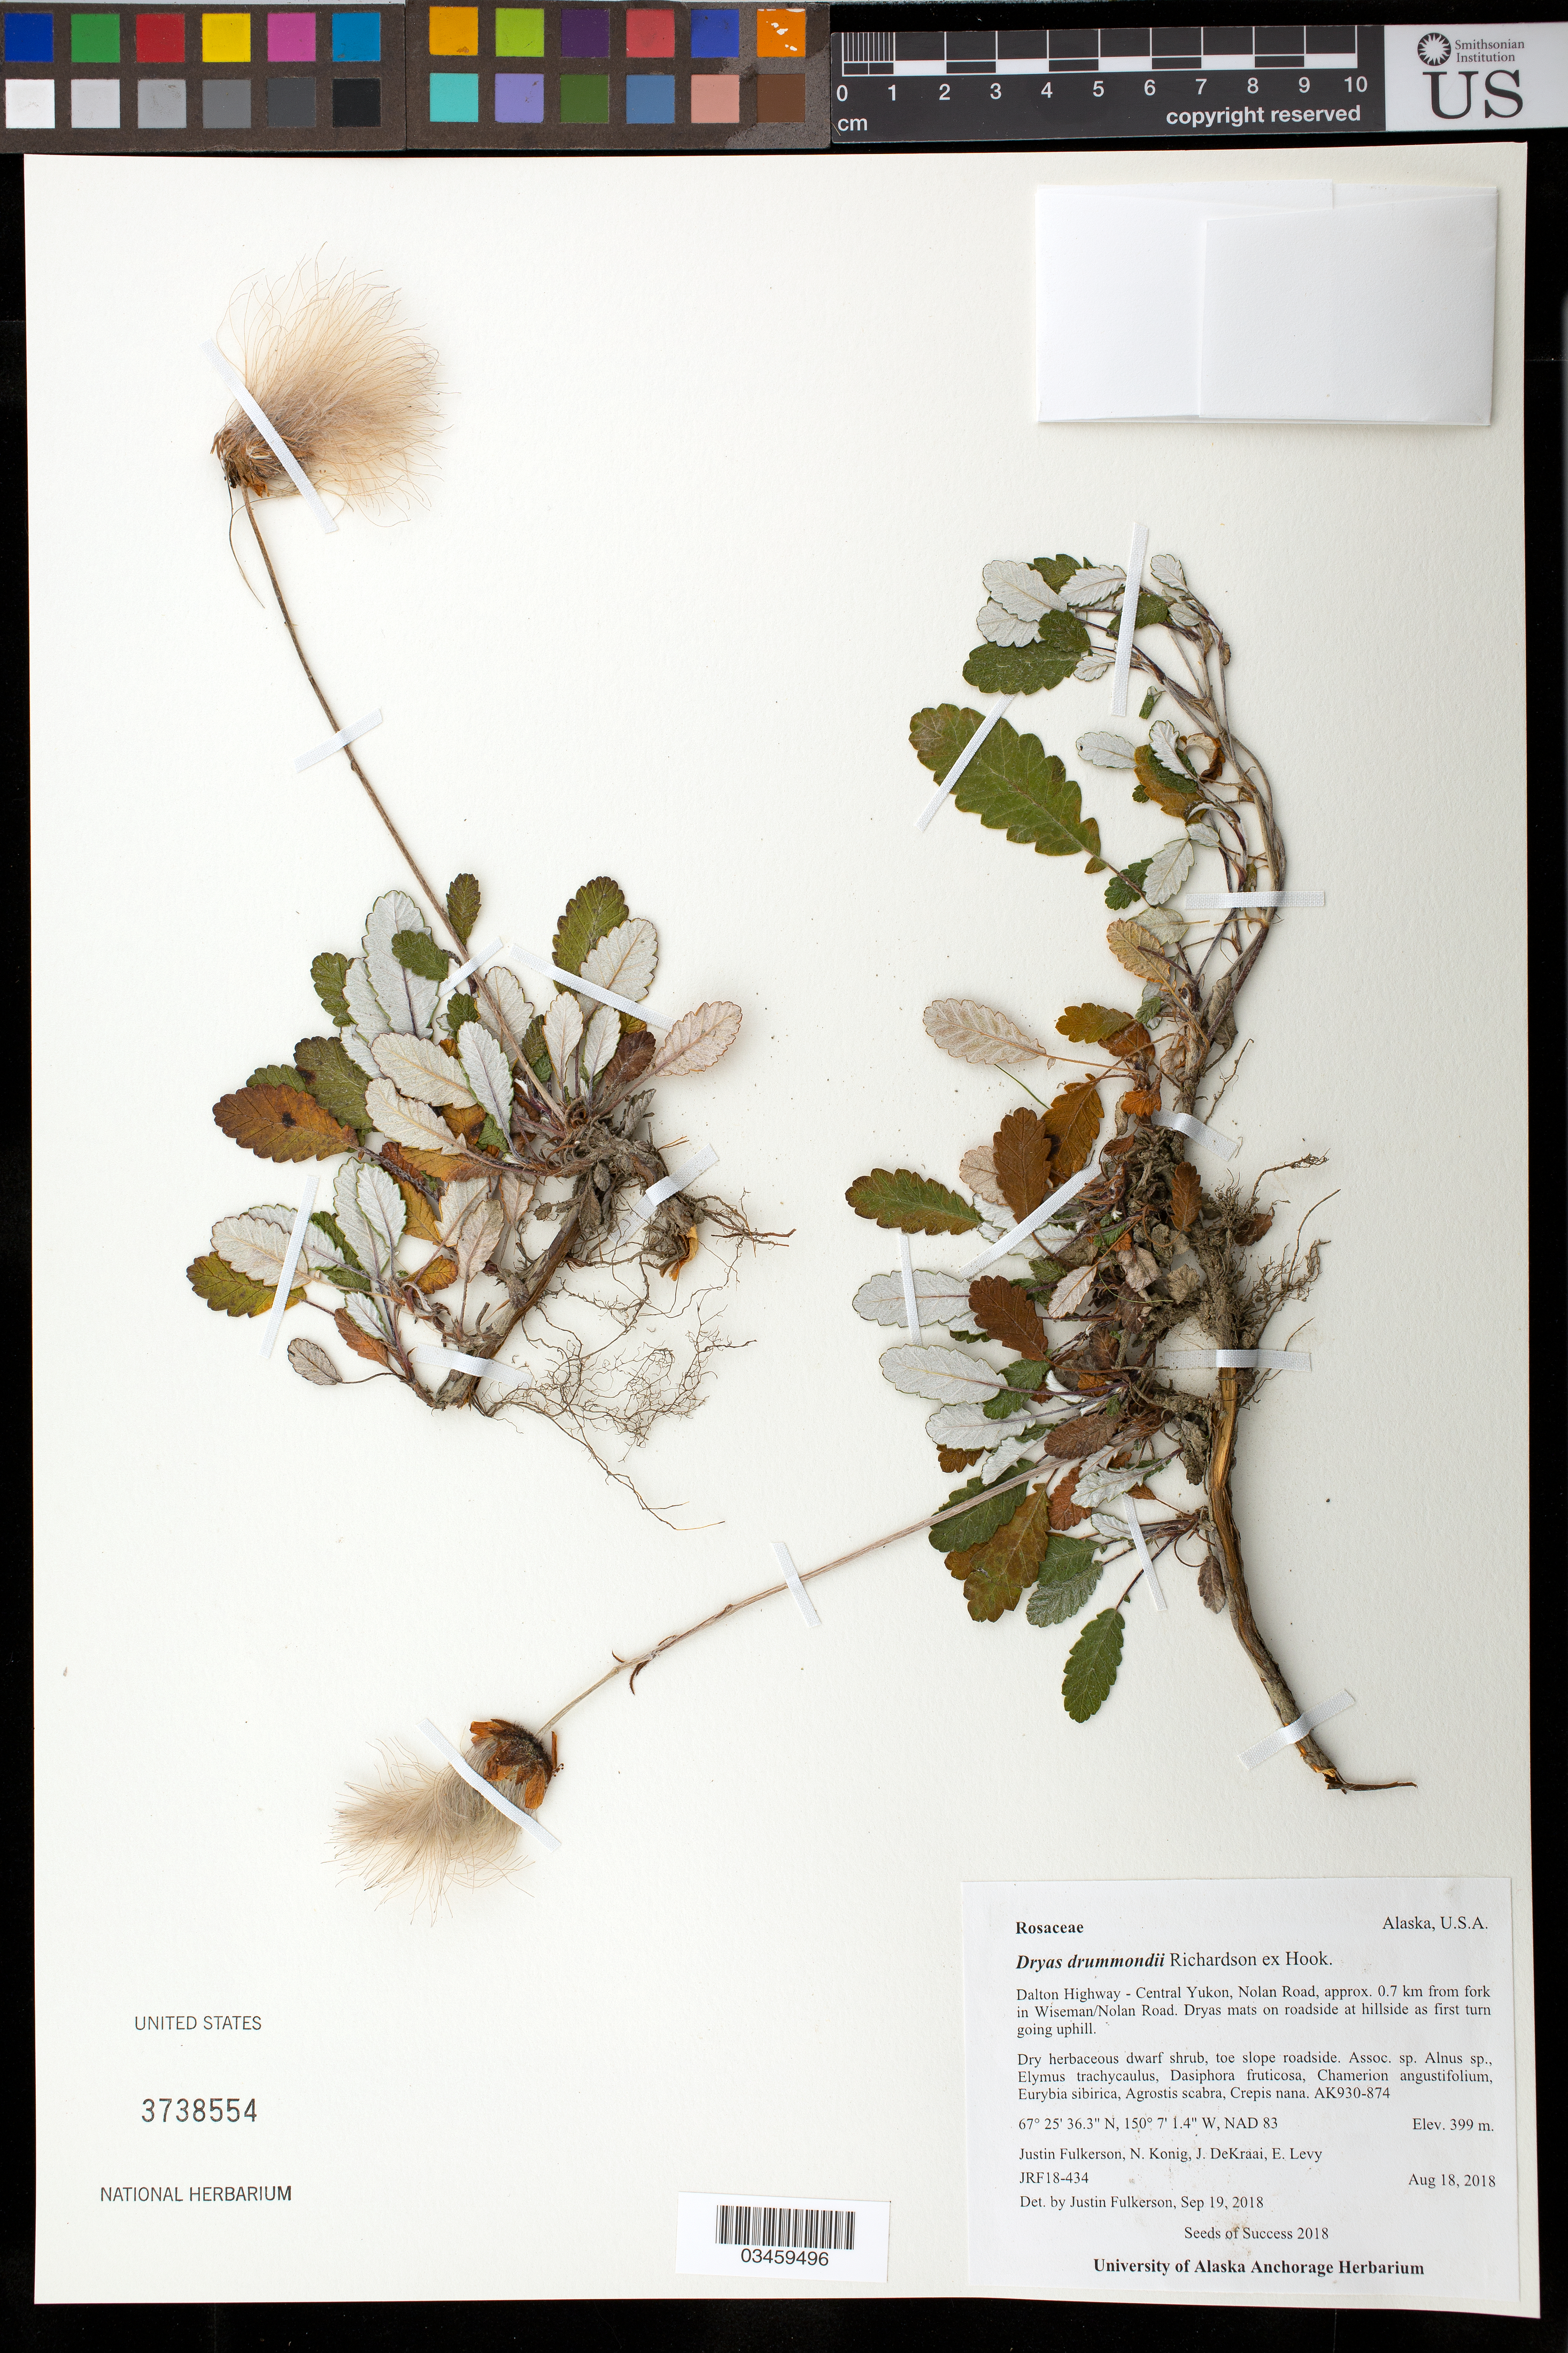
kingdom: Plantae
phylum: Tracheophyta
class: Magnoliopsida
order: Rosales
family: Rosaceae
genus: Dryas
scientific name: Dryas drummondii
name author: Hook. & Richardson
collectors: J. Fulkerson, N. Konig, E. Levy & J. Dekraai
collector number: JRF18-434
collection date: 2018-08-18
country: United States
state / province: Alaska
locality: Dalton Hwy-Central Yukon, Nolan Road, 0.7 km from fork in Wiseman/Nolan Road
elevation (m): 399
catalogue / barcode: US 3738554